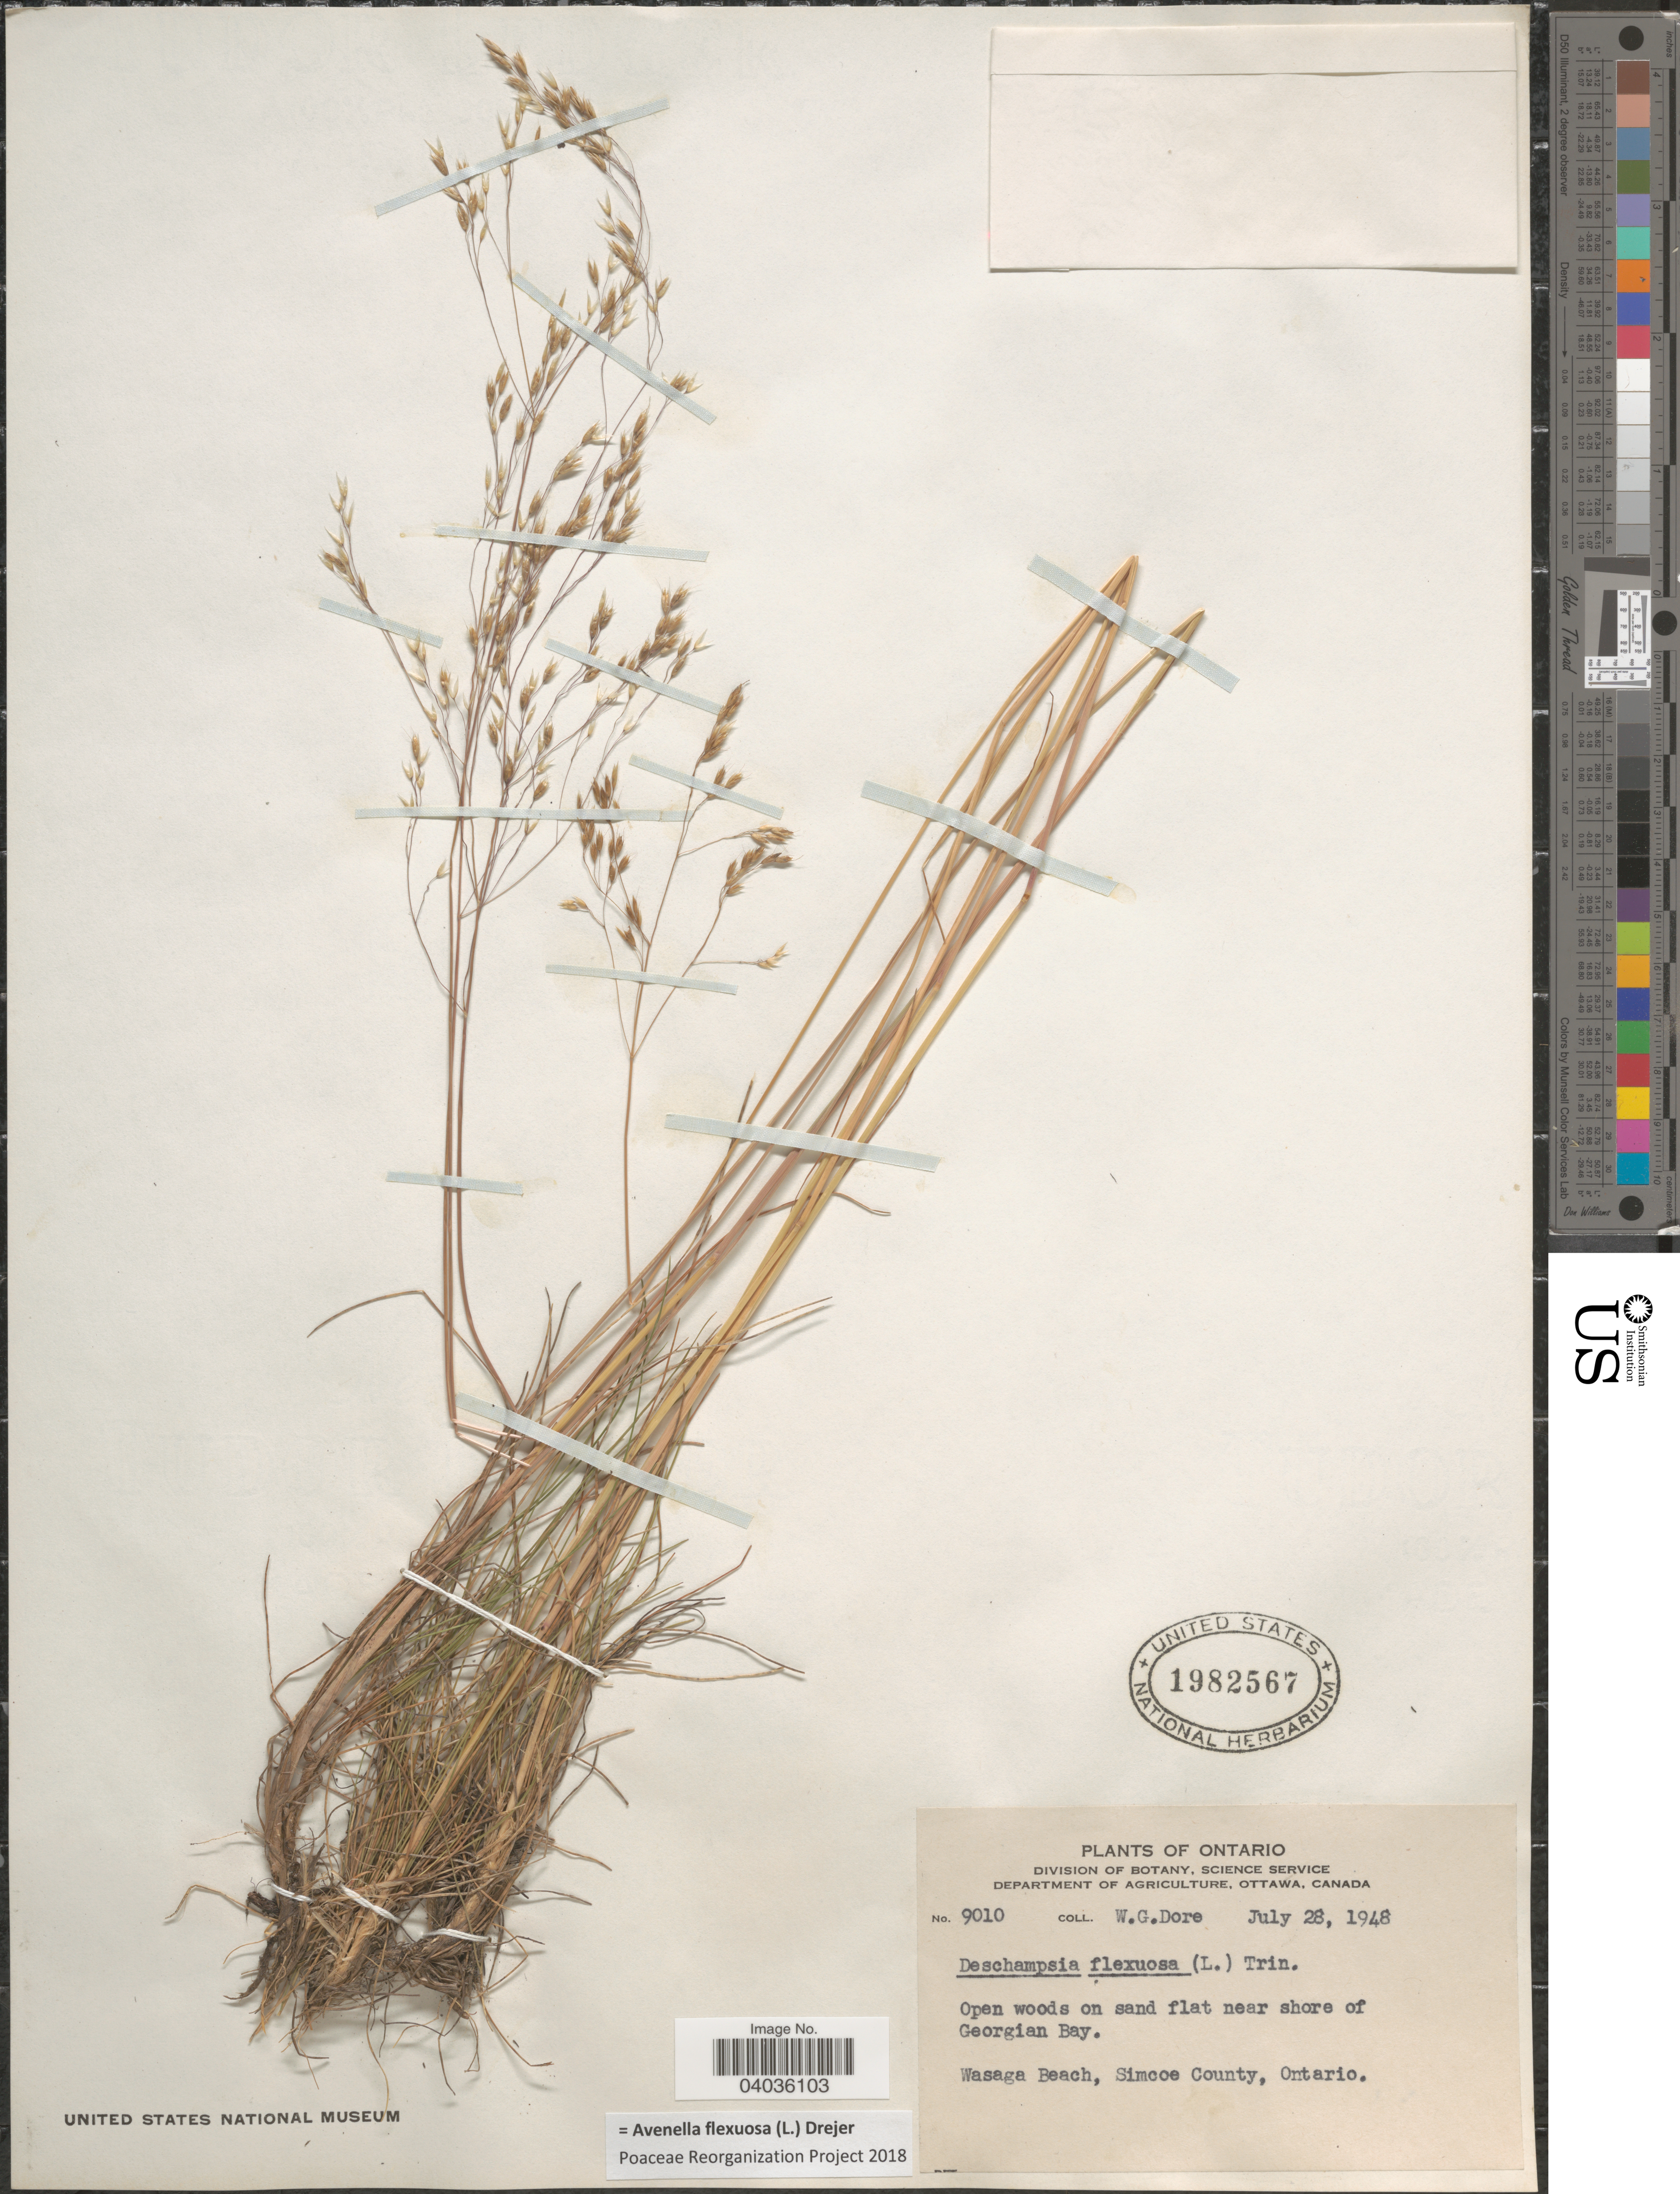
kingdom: Plantae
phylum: Tracheophyta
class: Liliopsida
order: Poales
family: Poaceae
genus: Avenella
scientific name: Avenella flexuosa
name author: (L.) Drejer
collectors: W. Dore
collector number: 9010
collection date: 1948-07-28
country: Canada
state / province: Ontario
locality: Open woods on sand flat near shore of Georgian Bay. Wasaga Beach, Simcoe County.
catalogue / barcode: US 1982567